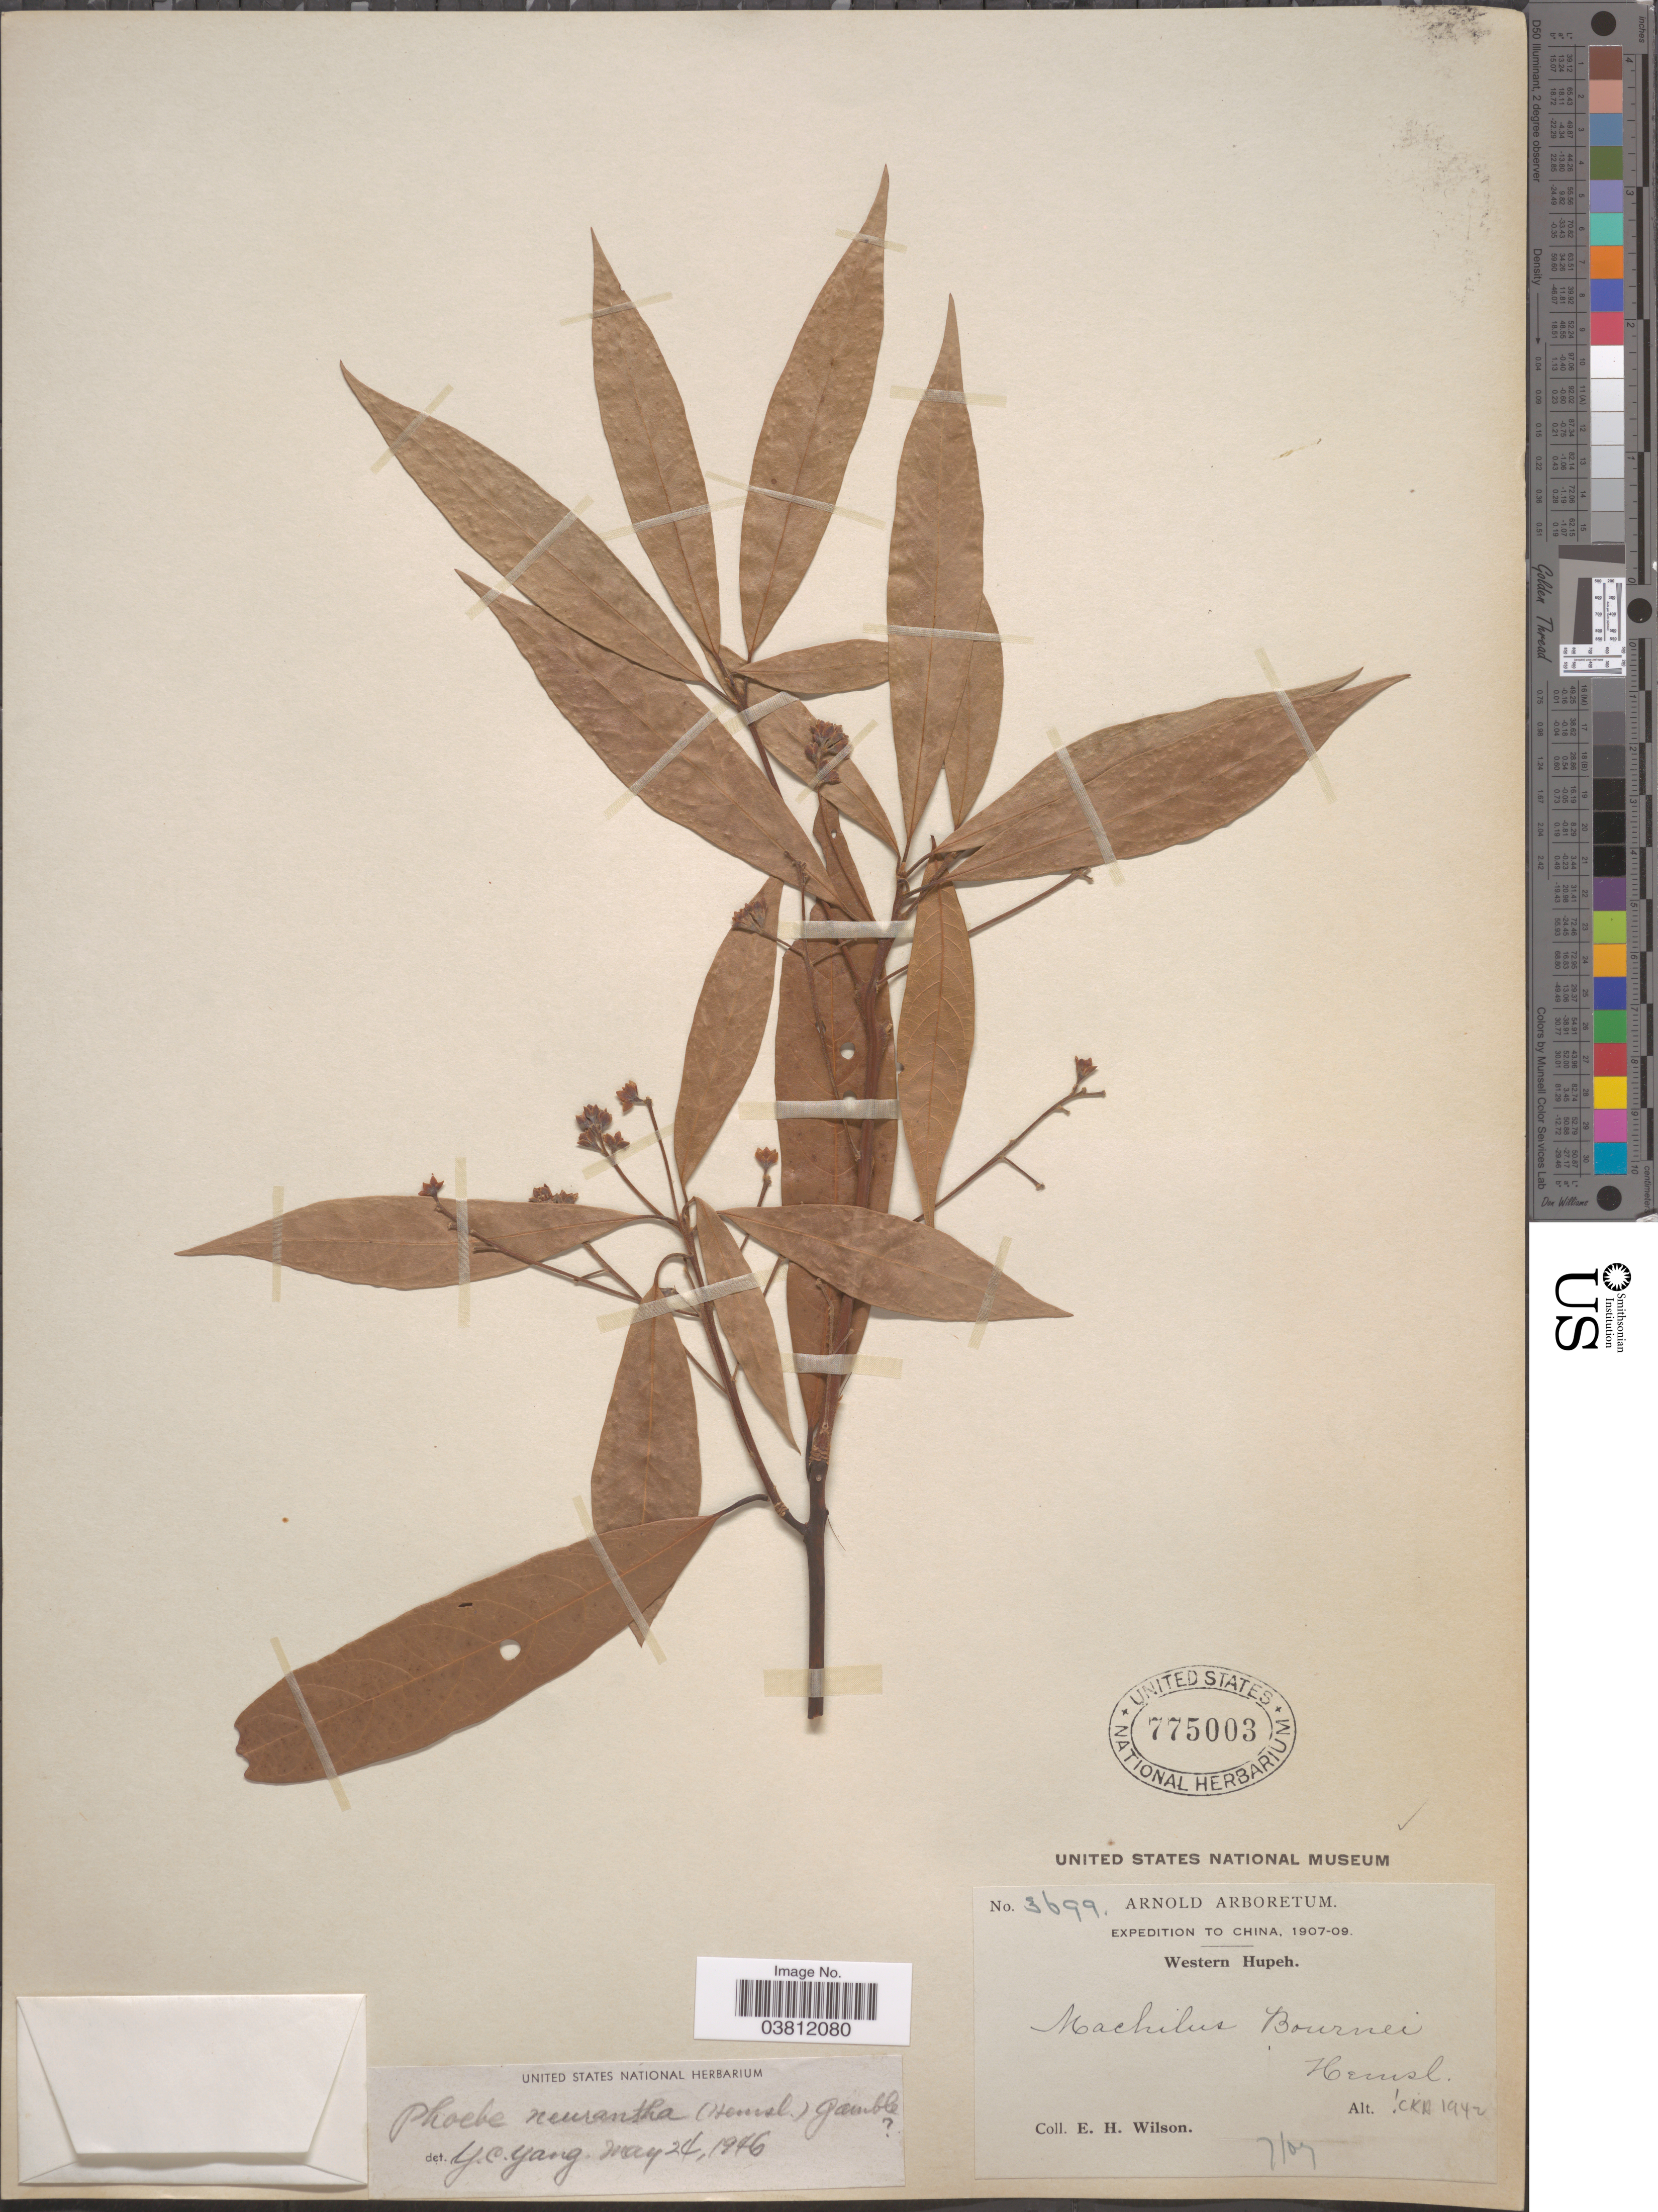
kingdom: Plantae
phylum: Tracheophyta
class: Magnoliopsida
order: Laurales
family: Lauraceae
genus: Phoebe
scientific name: Phoebe neurantha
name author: Gamble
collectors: E. Wilson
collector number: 3699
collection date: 1907-07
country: China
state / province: Hubei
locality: Western Hupeh.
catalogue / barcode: US 775003